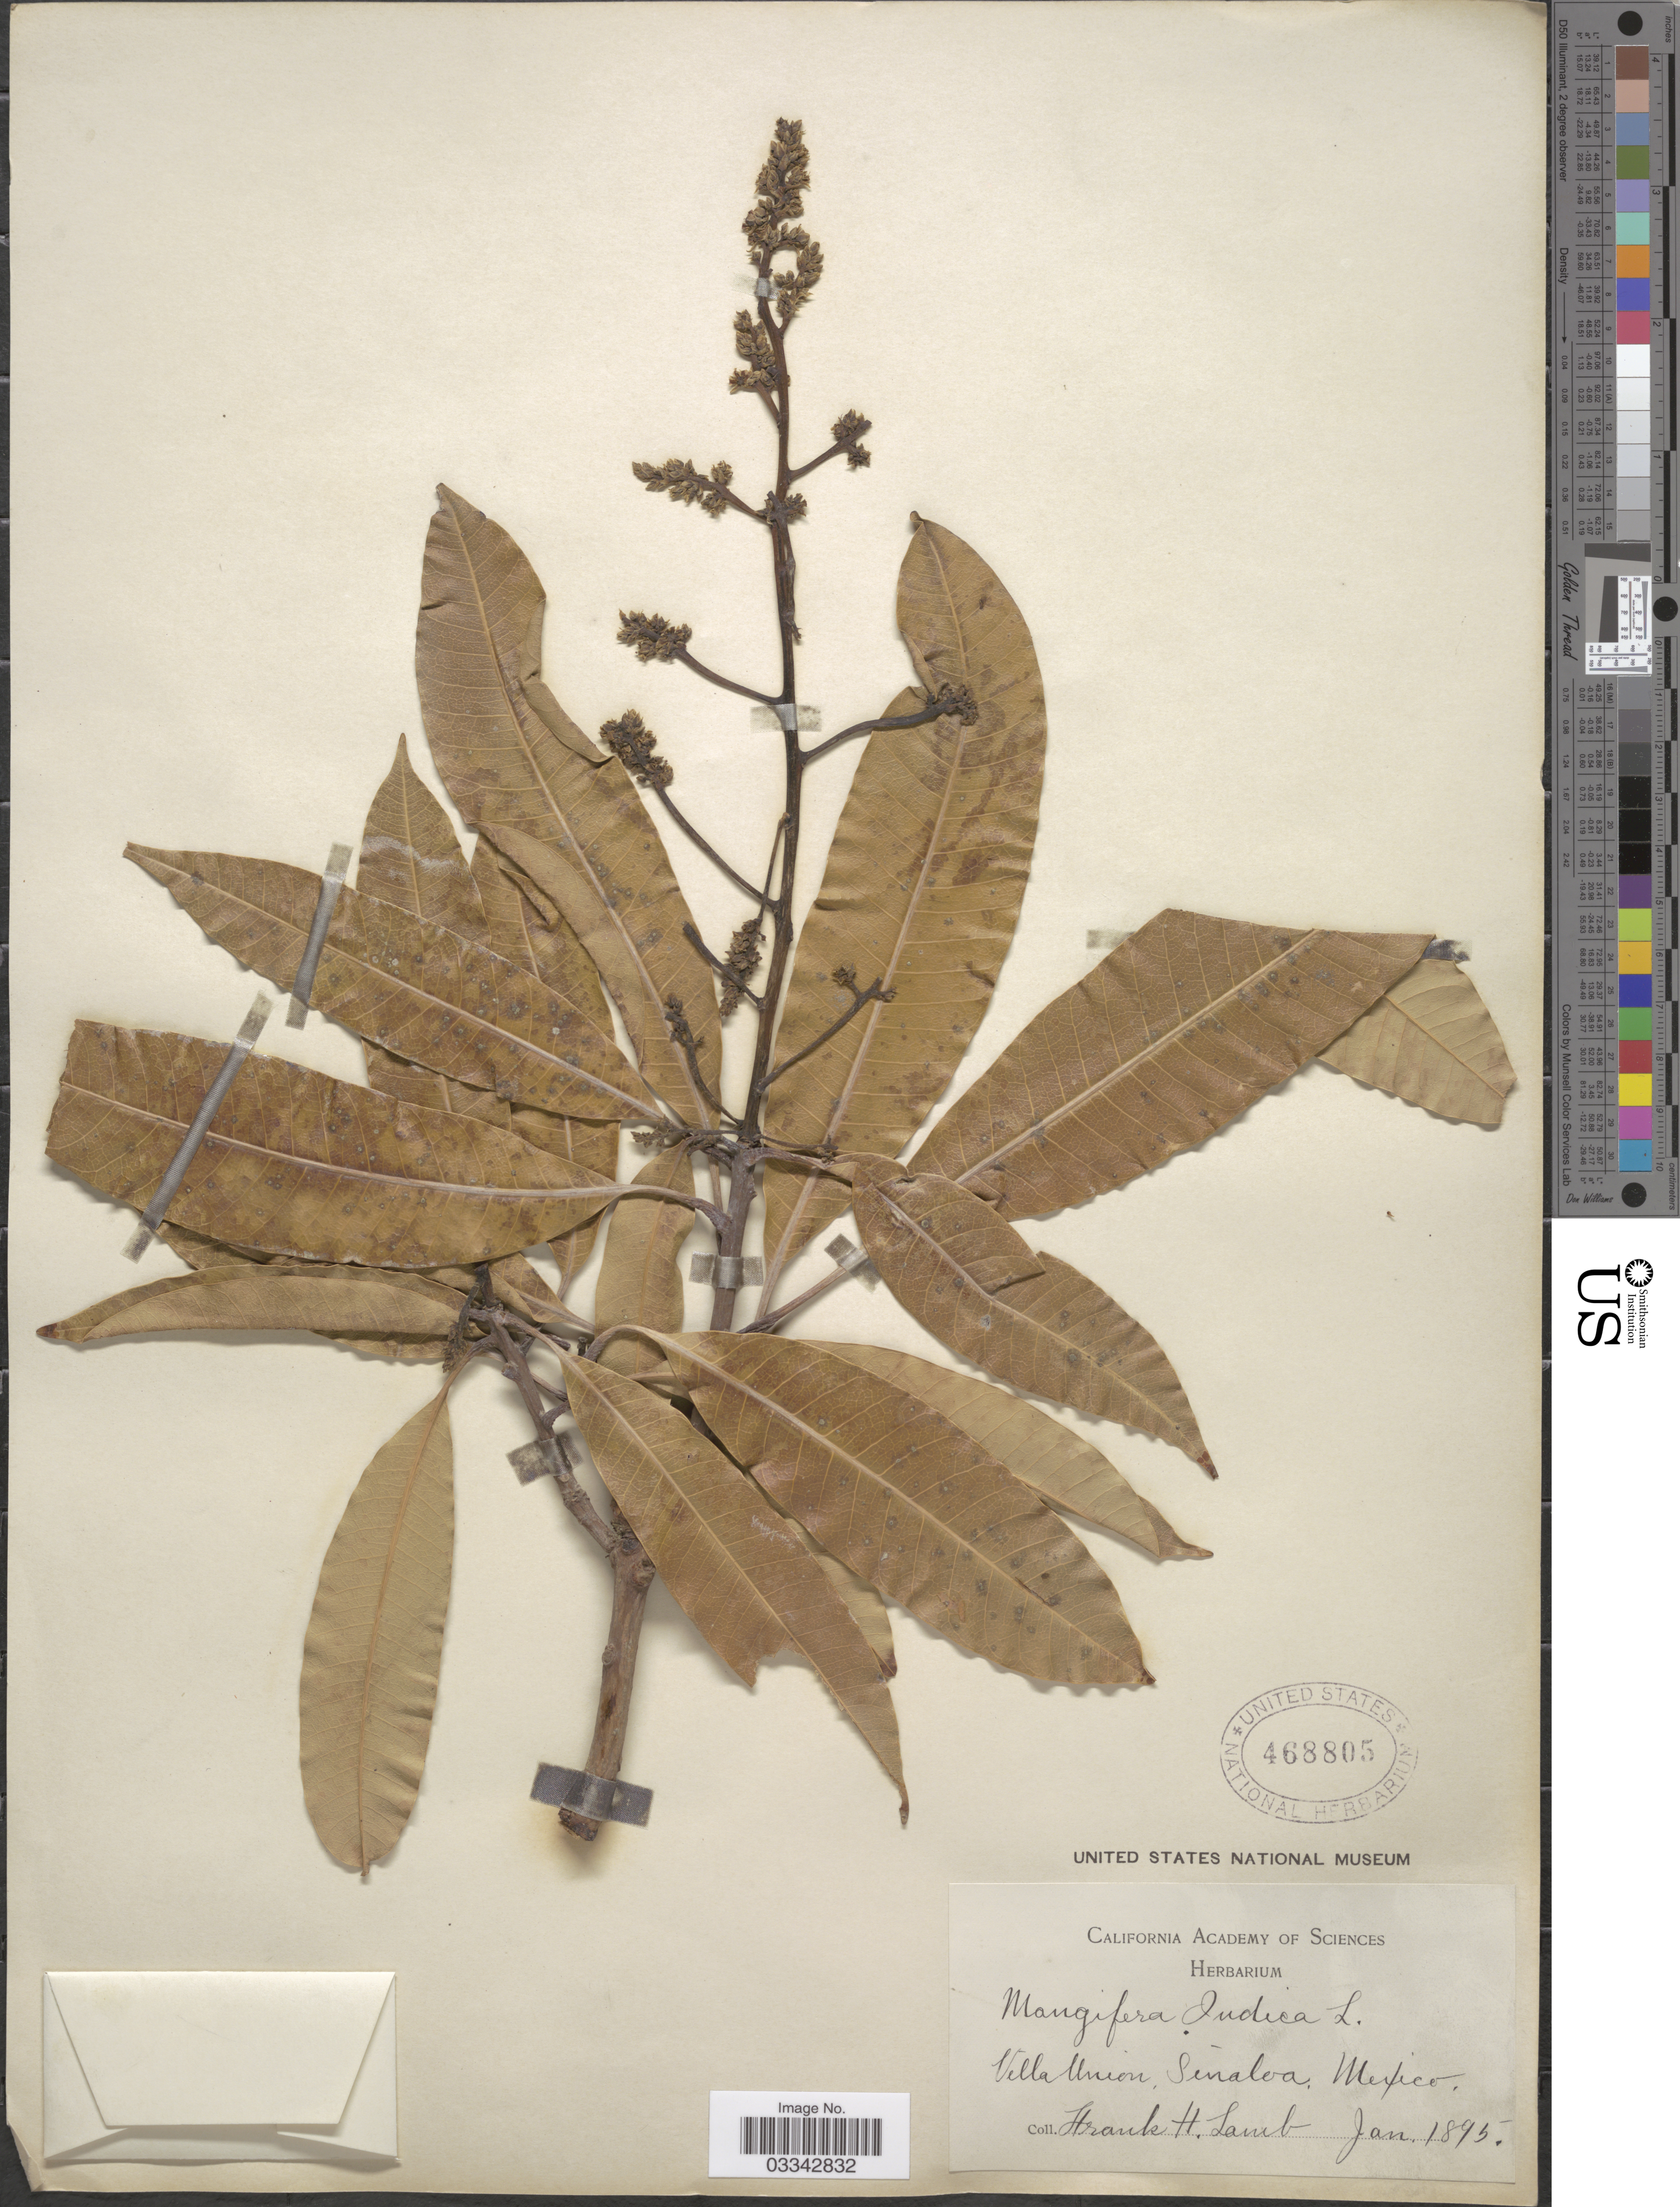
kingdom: Plantae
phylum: Tracheophyta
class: Magnoliopsida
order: Sapindales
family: Anacardiaceae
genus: Mangifera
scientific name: Mangifera indica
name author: L.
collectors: F. H. Lamb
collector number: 423 [s.n.]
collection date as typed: Jan 1895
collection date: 1895-01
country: Mexico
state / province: Sinaloa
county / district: Mazatlán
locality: Villa Unión.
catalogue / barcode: US 468805